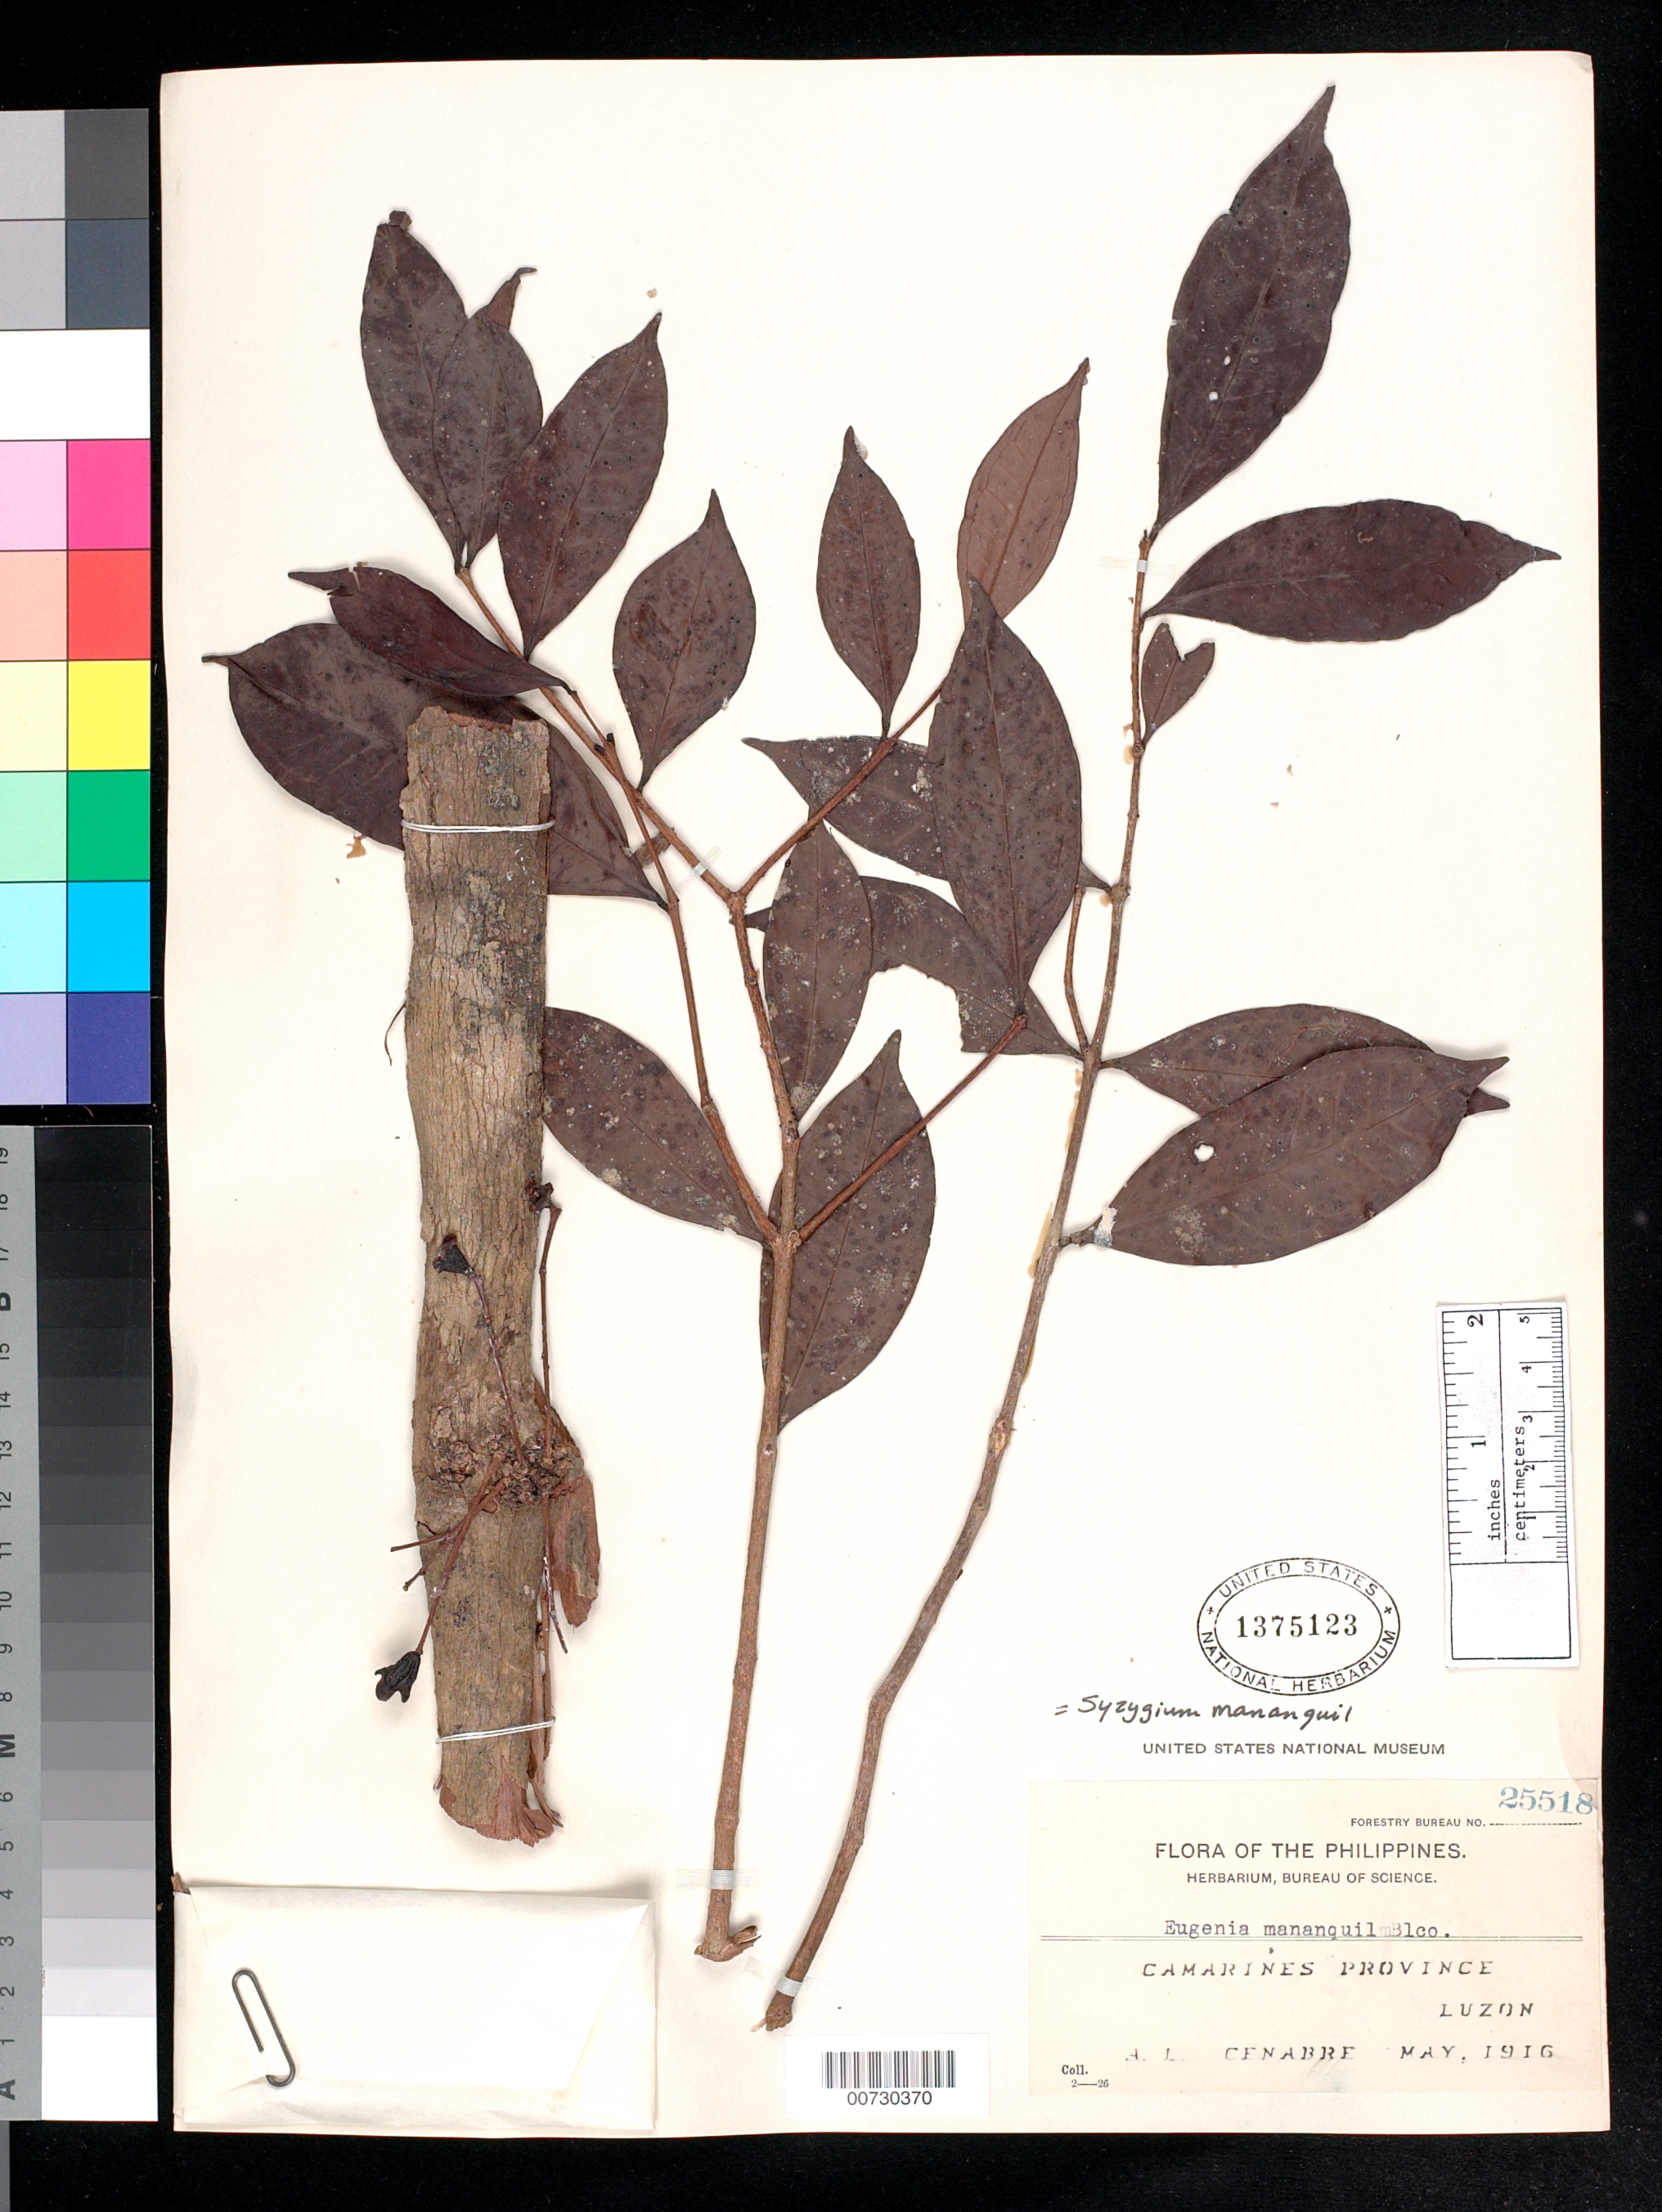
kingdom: Plantae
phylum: Tracheophyta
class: Magnoliopsida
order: Myrtales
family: Myrtaceae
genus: Syzygium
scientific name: Syzygium mananquil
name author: (Blanco) Merr.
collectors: A. Cenabre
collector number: For. Bur. 25518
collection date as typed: May 1916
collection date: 1916-05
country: Philippines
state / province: Bicol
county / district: Camarines Norte / Camarines Sur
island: Luzon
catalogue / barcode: US 1375123